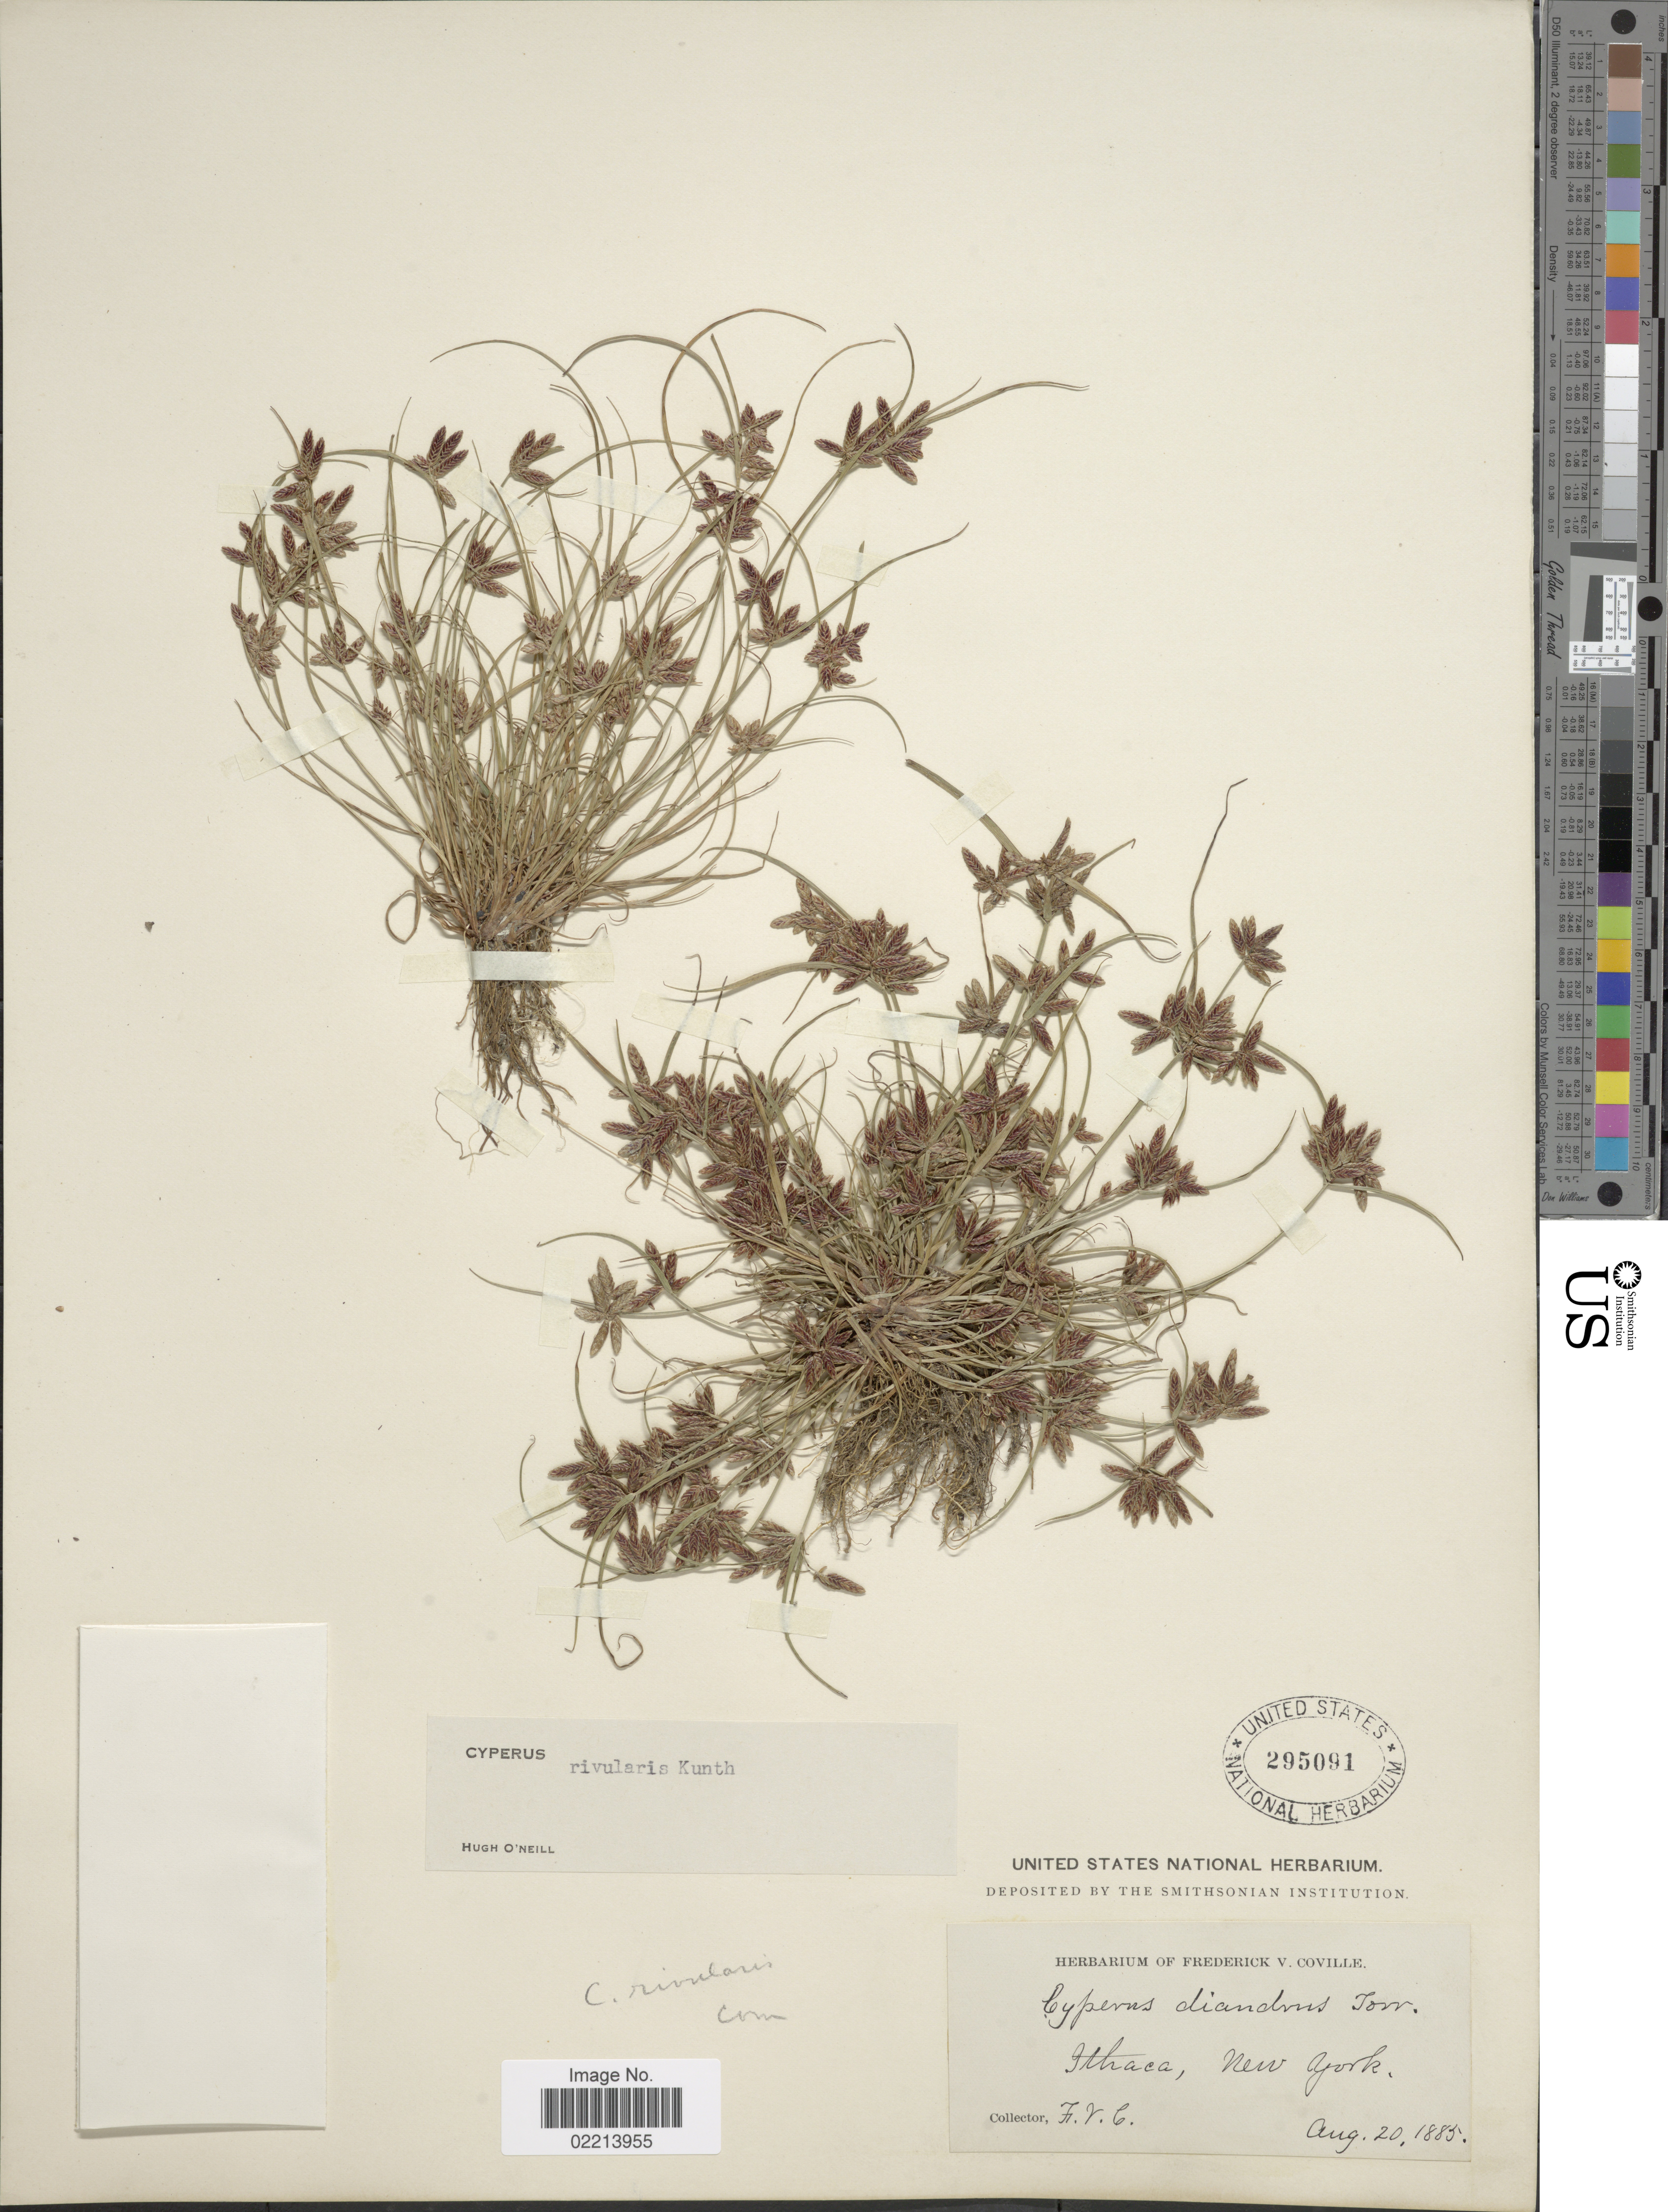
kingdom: Plantae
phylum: Tracheophyta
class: Liliopsida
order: Poales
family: Cyperaceae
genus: Cyperus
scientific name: Cyperus bipartitus Torr.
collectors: F. V. Coville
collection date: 1885-08-20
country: United States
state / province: New York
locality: Ithaca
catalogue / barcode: US 295091